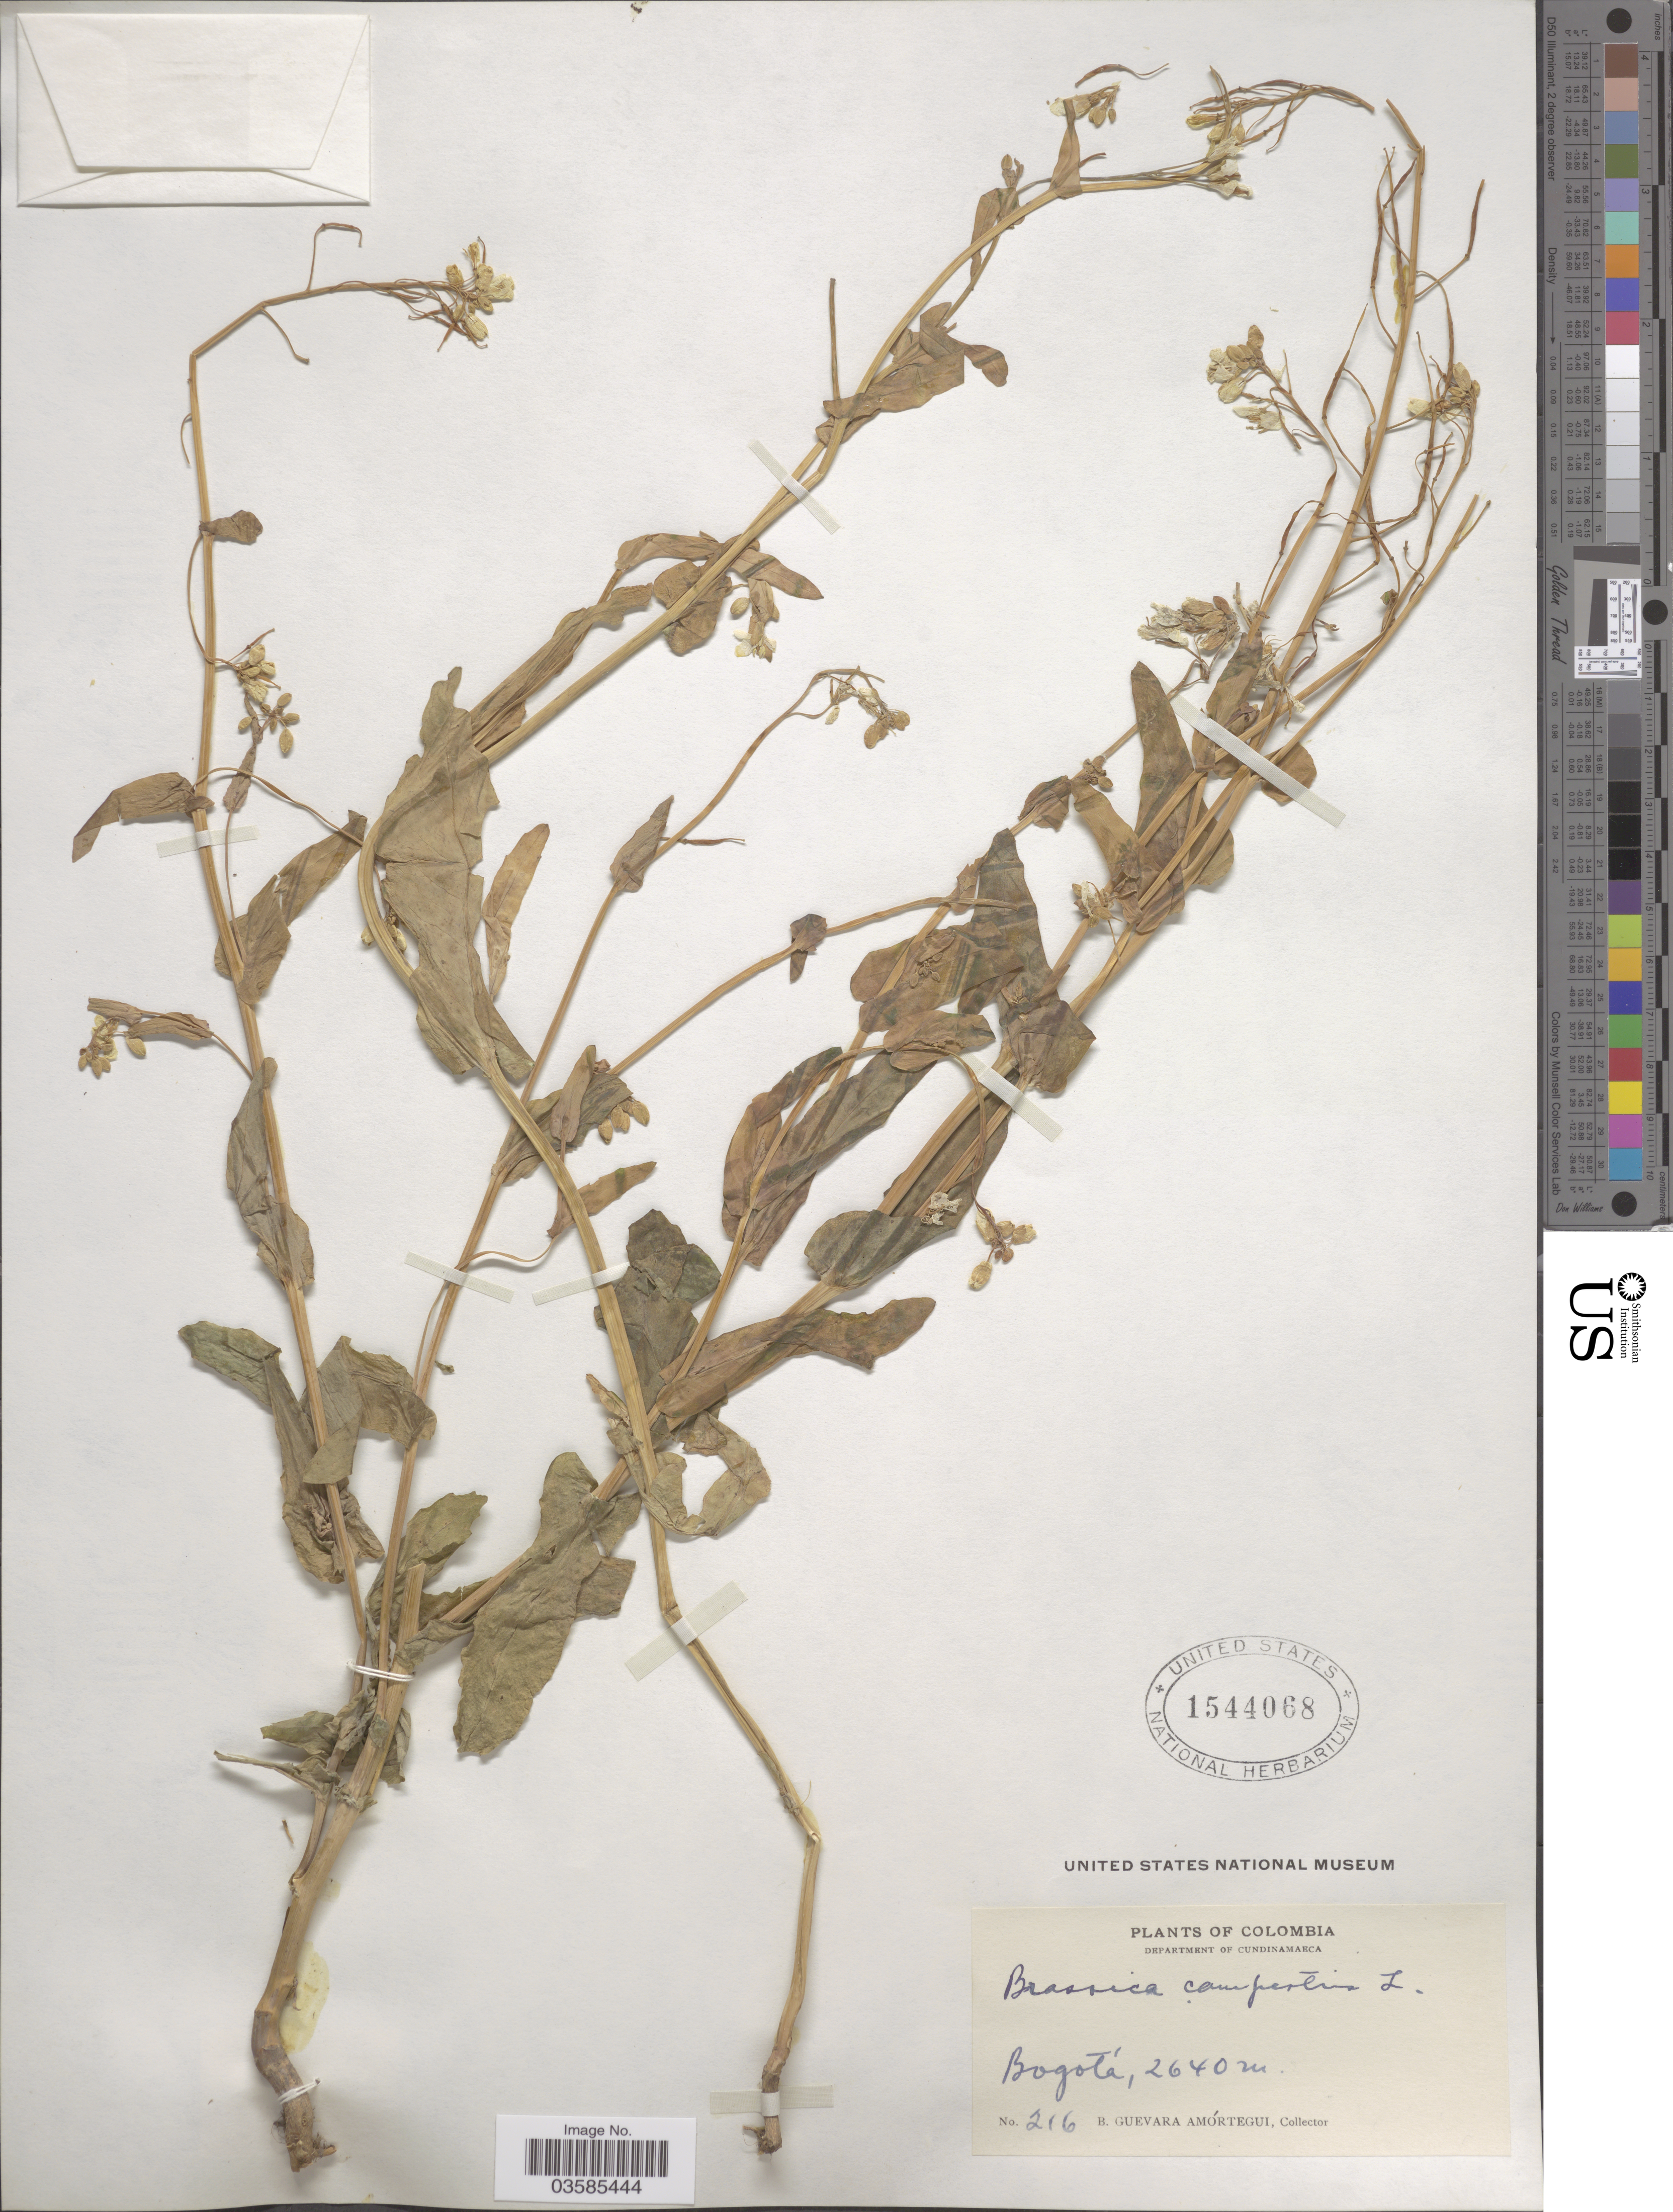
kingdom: Plantae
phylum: Tracheophyta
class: Magnoliopsida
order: Brassicales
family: Brassicaceae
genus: Brassica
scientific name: Brassica campestris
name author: L.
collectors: B. Guevara-Amortegui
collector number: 216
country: Colombia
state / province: Cundinamarca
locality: Department Cundinamarca. Bogota.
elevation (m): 2640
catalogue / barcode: US 1544068